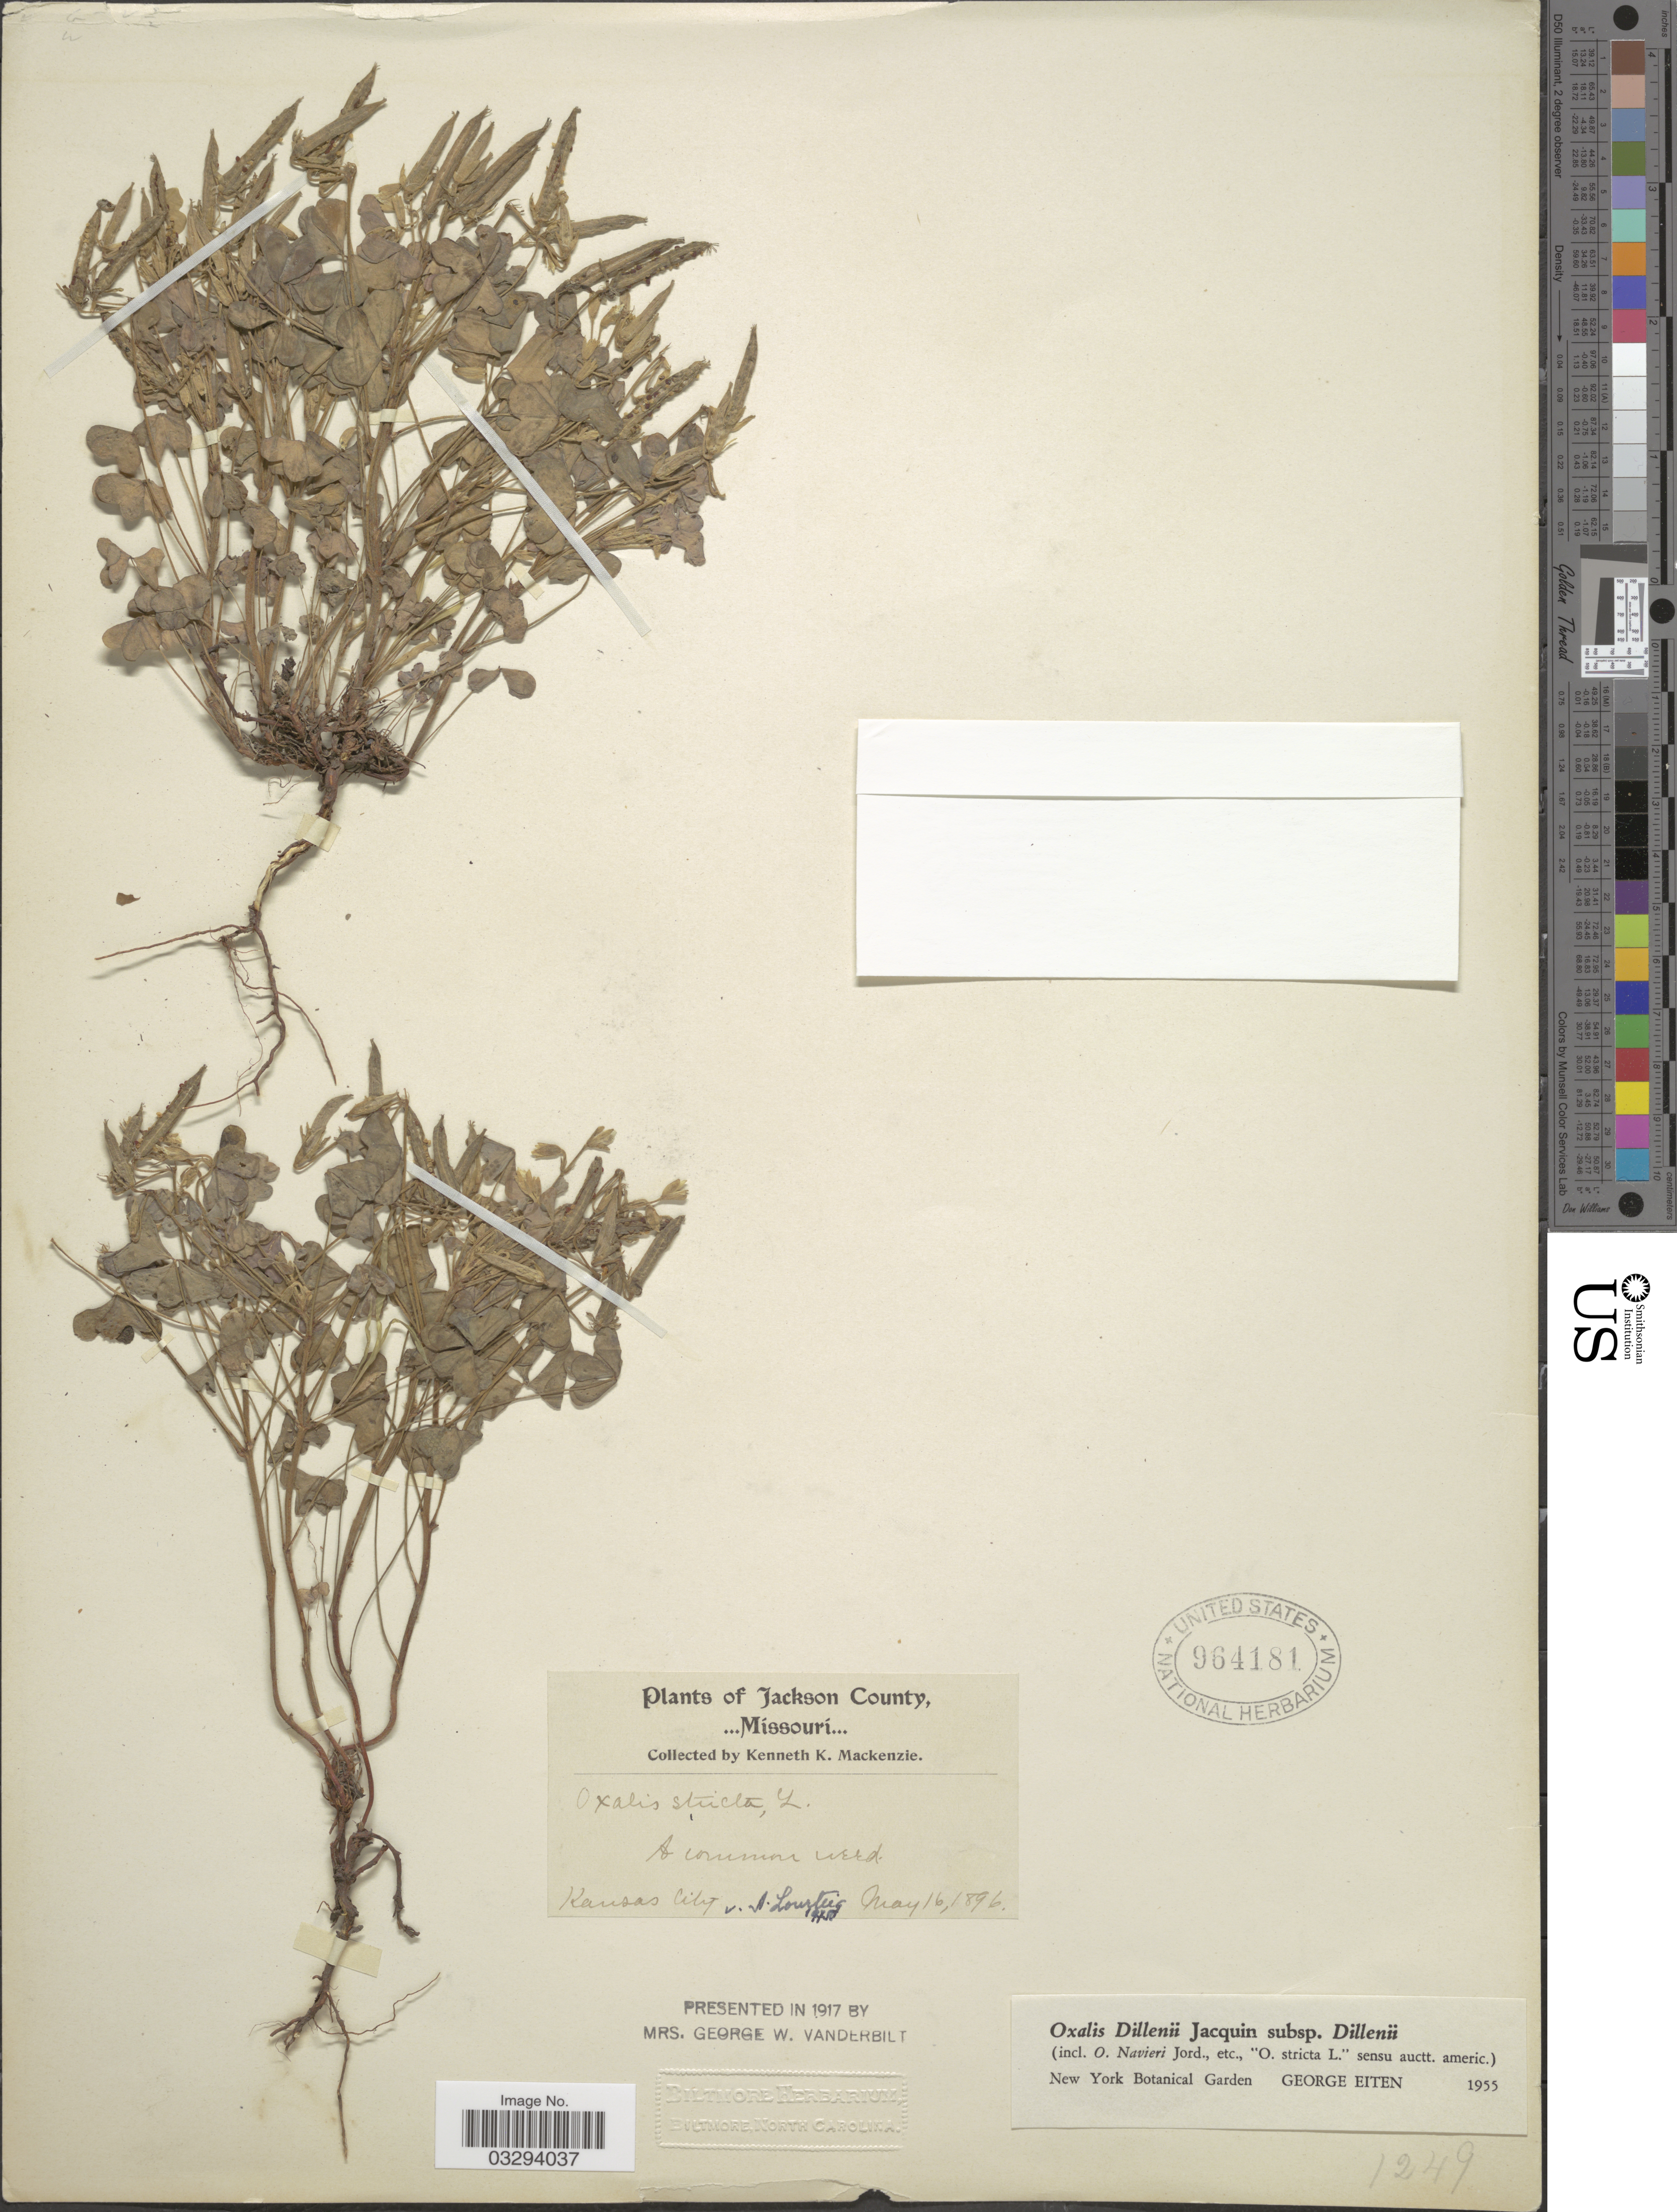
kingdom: Plantae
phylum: Tracheophyta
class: Magnoliopsida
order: Oxalidales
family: Oxalidaceae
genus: Oxalis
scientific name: Oxalis sp.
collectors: K. K. Mackenzie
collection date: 1896-05-16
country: United States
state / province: Missouri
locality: Jackson County. Kansas City.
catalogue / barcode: US 964181